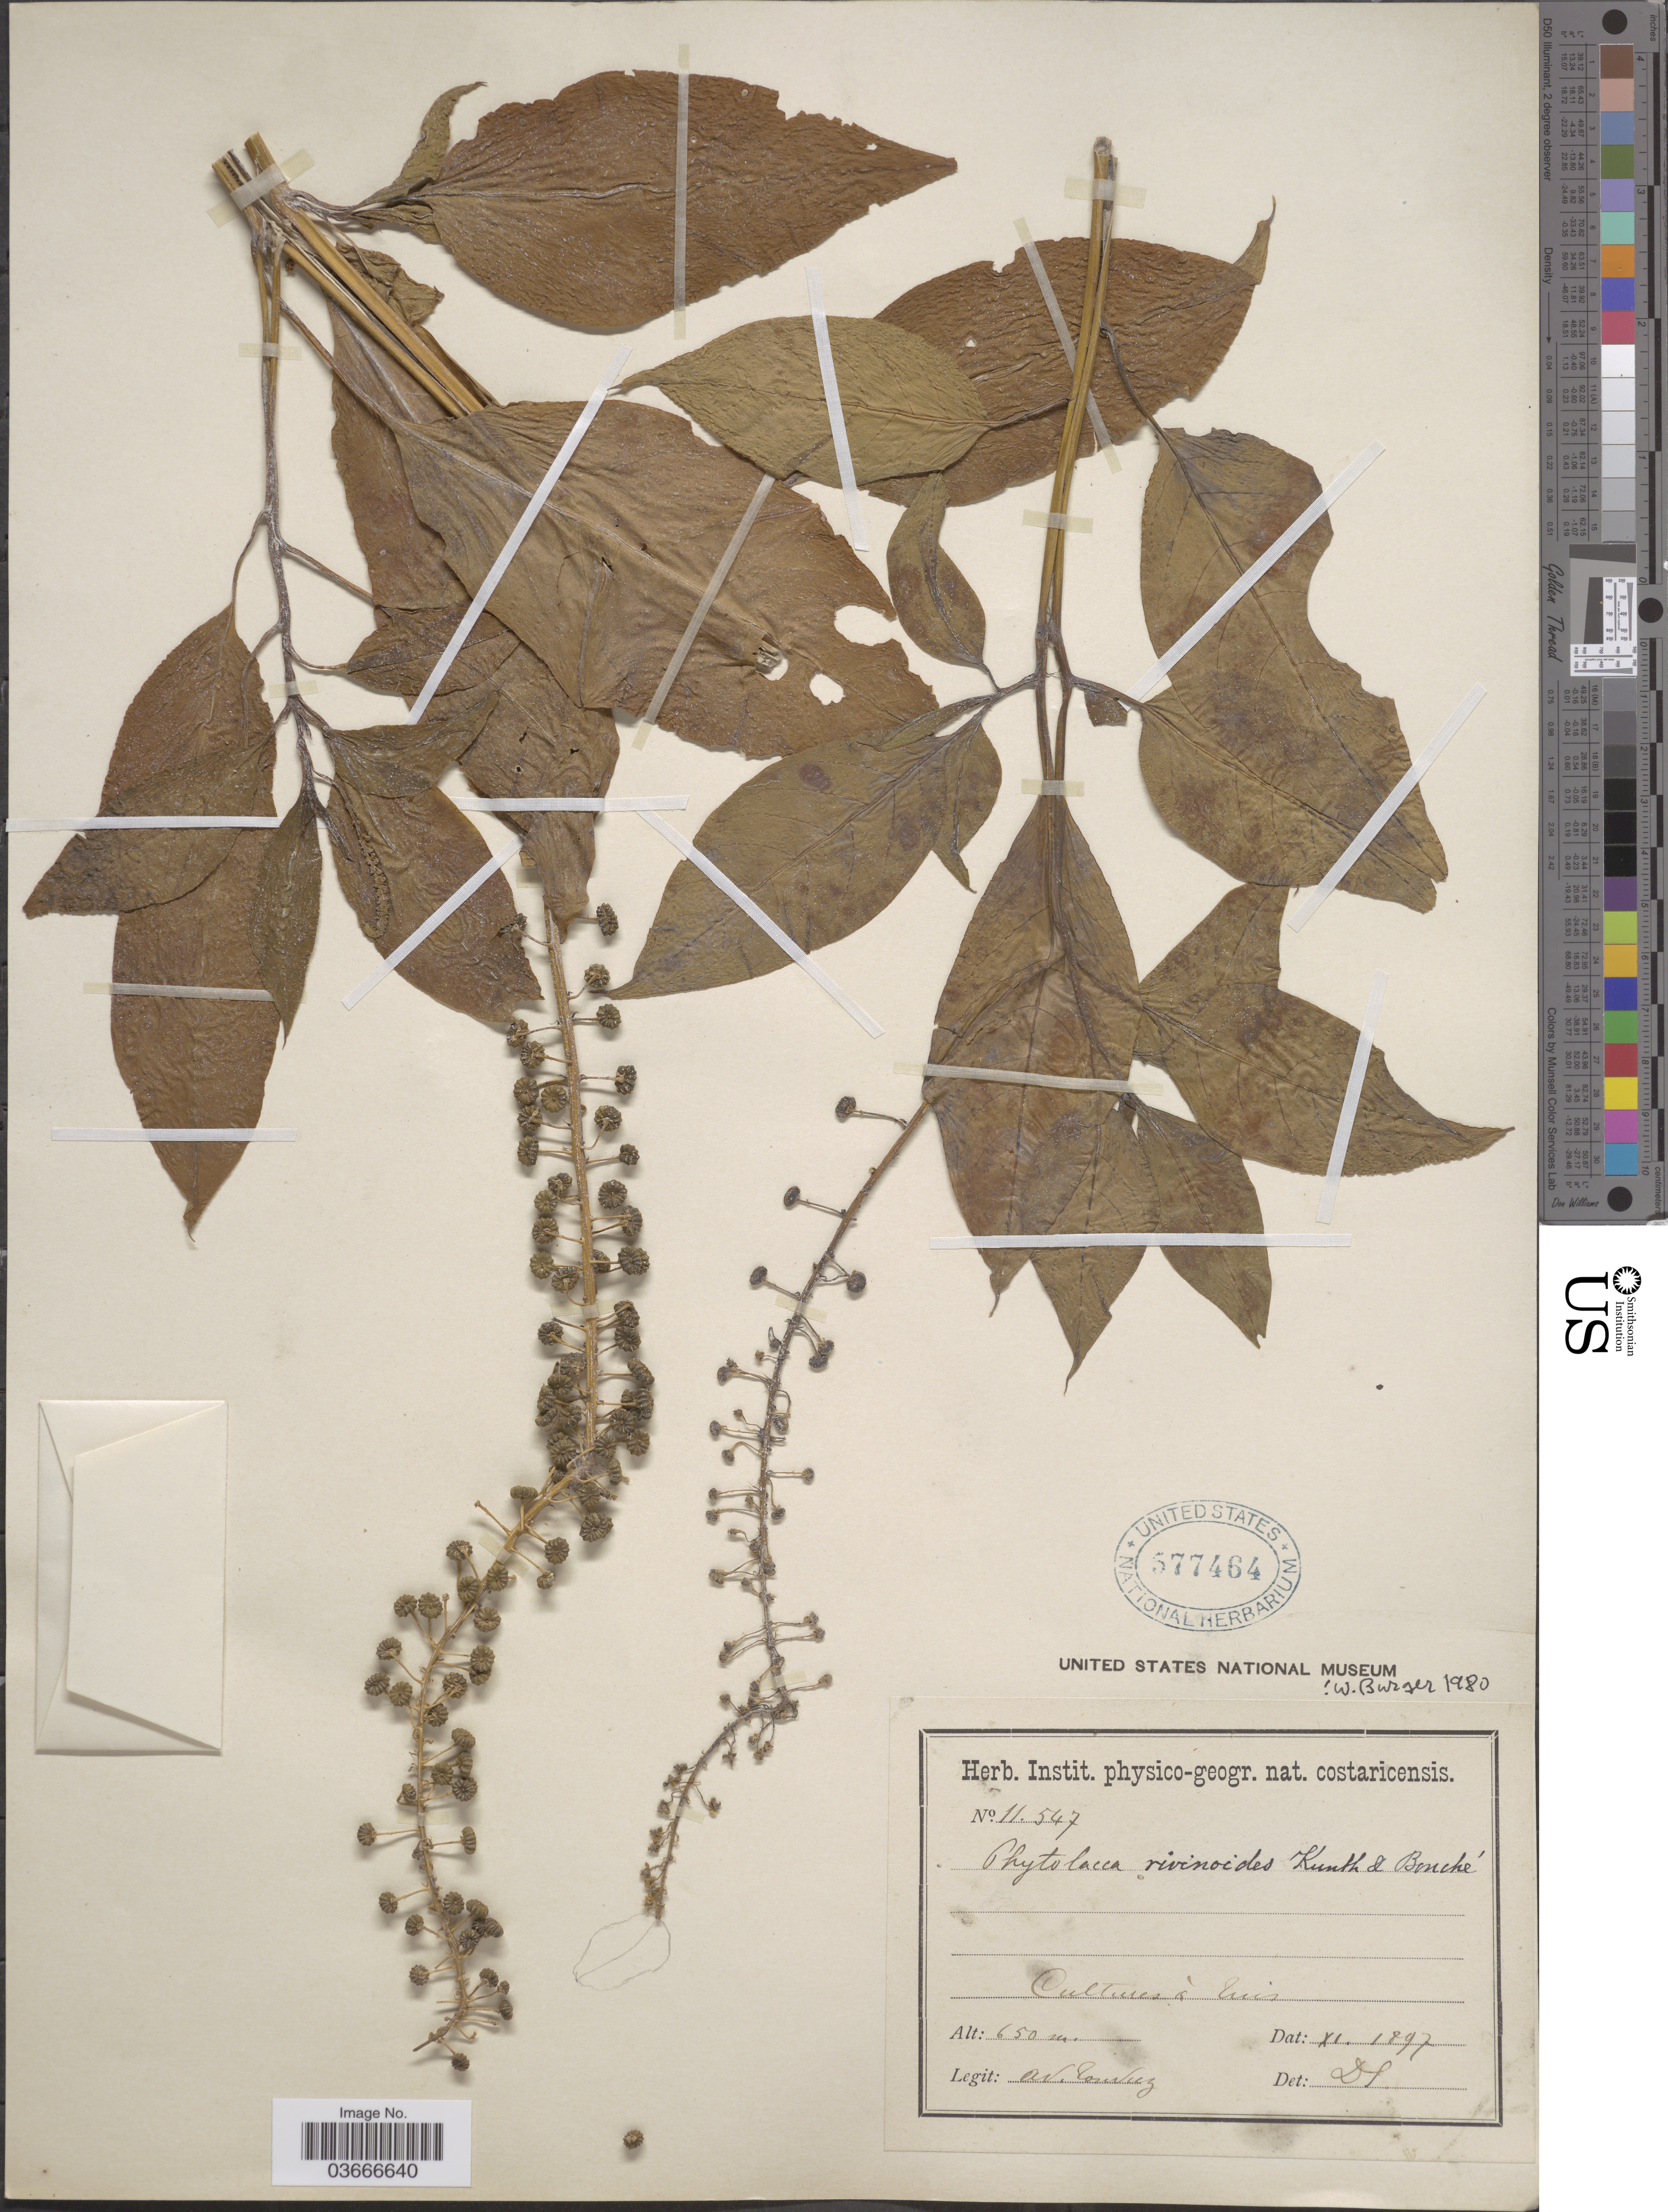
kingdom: Plantae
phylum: Tracheophyta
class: Magnoliopsida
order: Caryophyllales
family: Phytolaccaceae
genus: Phytolacca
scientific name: Phytolacca rivinoides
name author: Kunth & C.D. Bouché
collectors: A. Tonduz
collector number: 11547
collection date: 1897-11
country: Costa Rica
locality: Cultures à Tuis.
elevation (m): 650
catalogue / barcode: US 577464